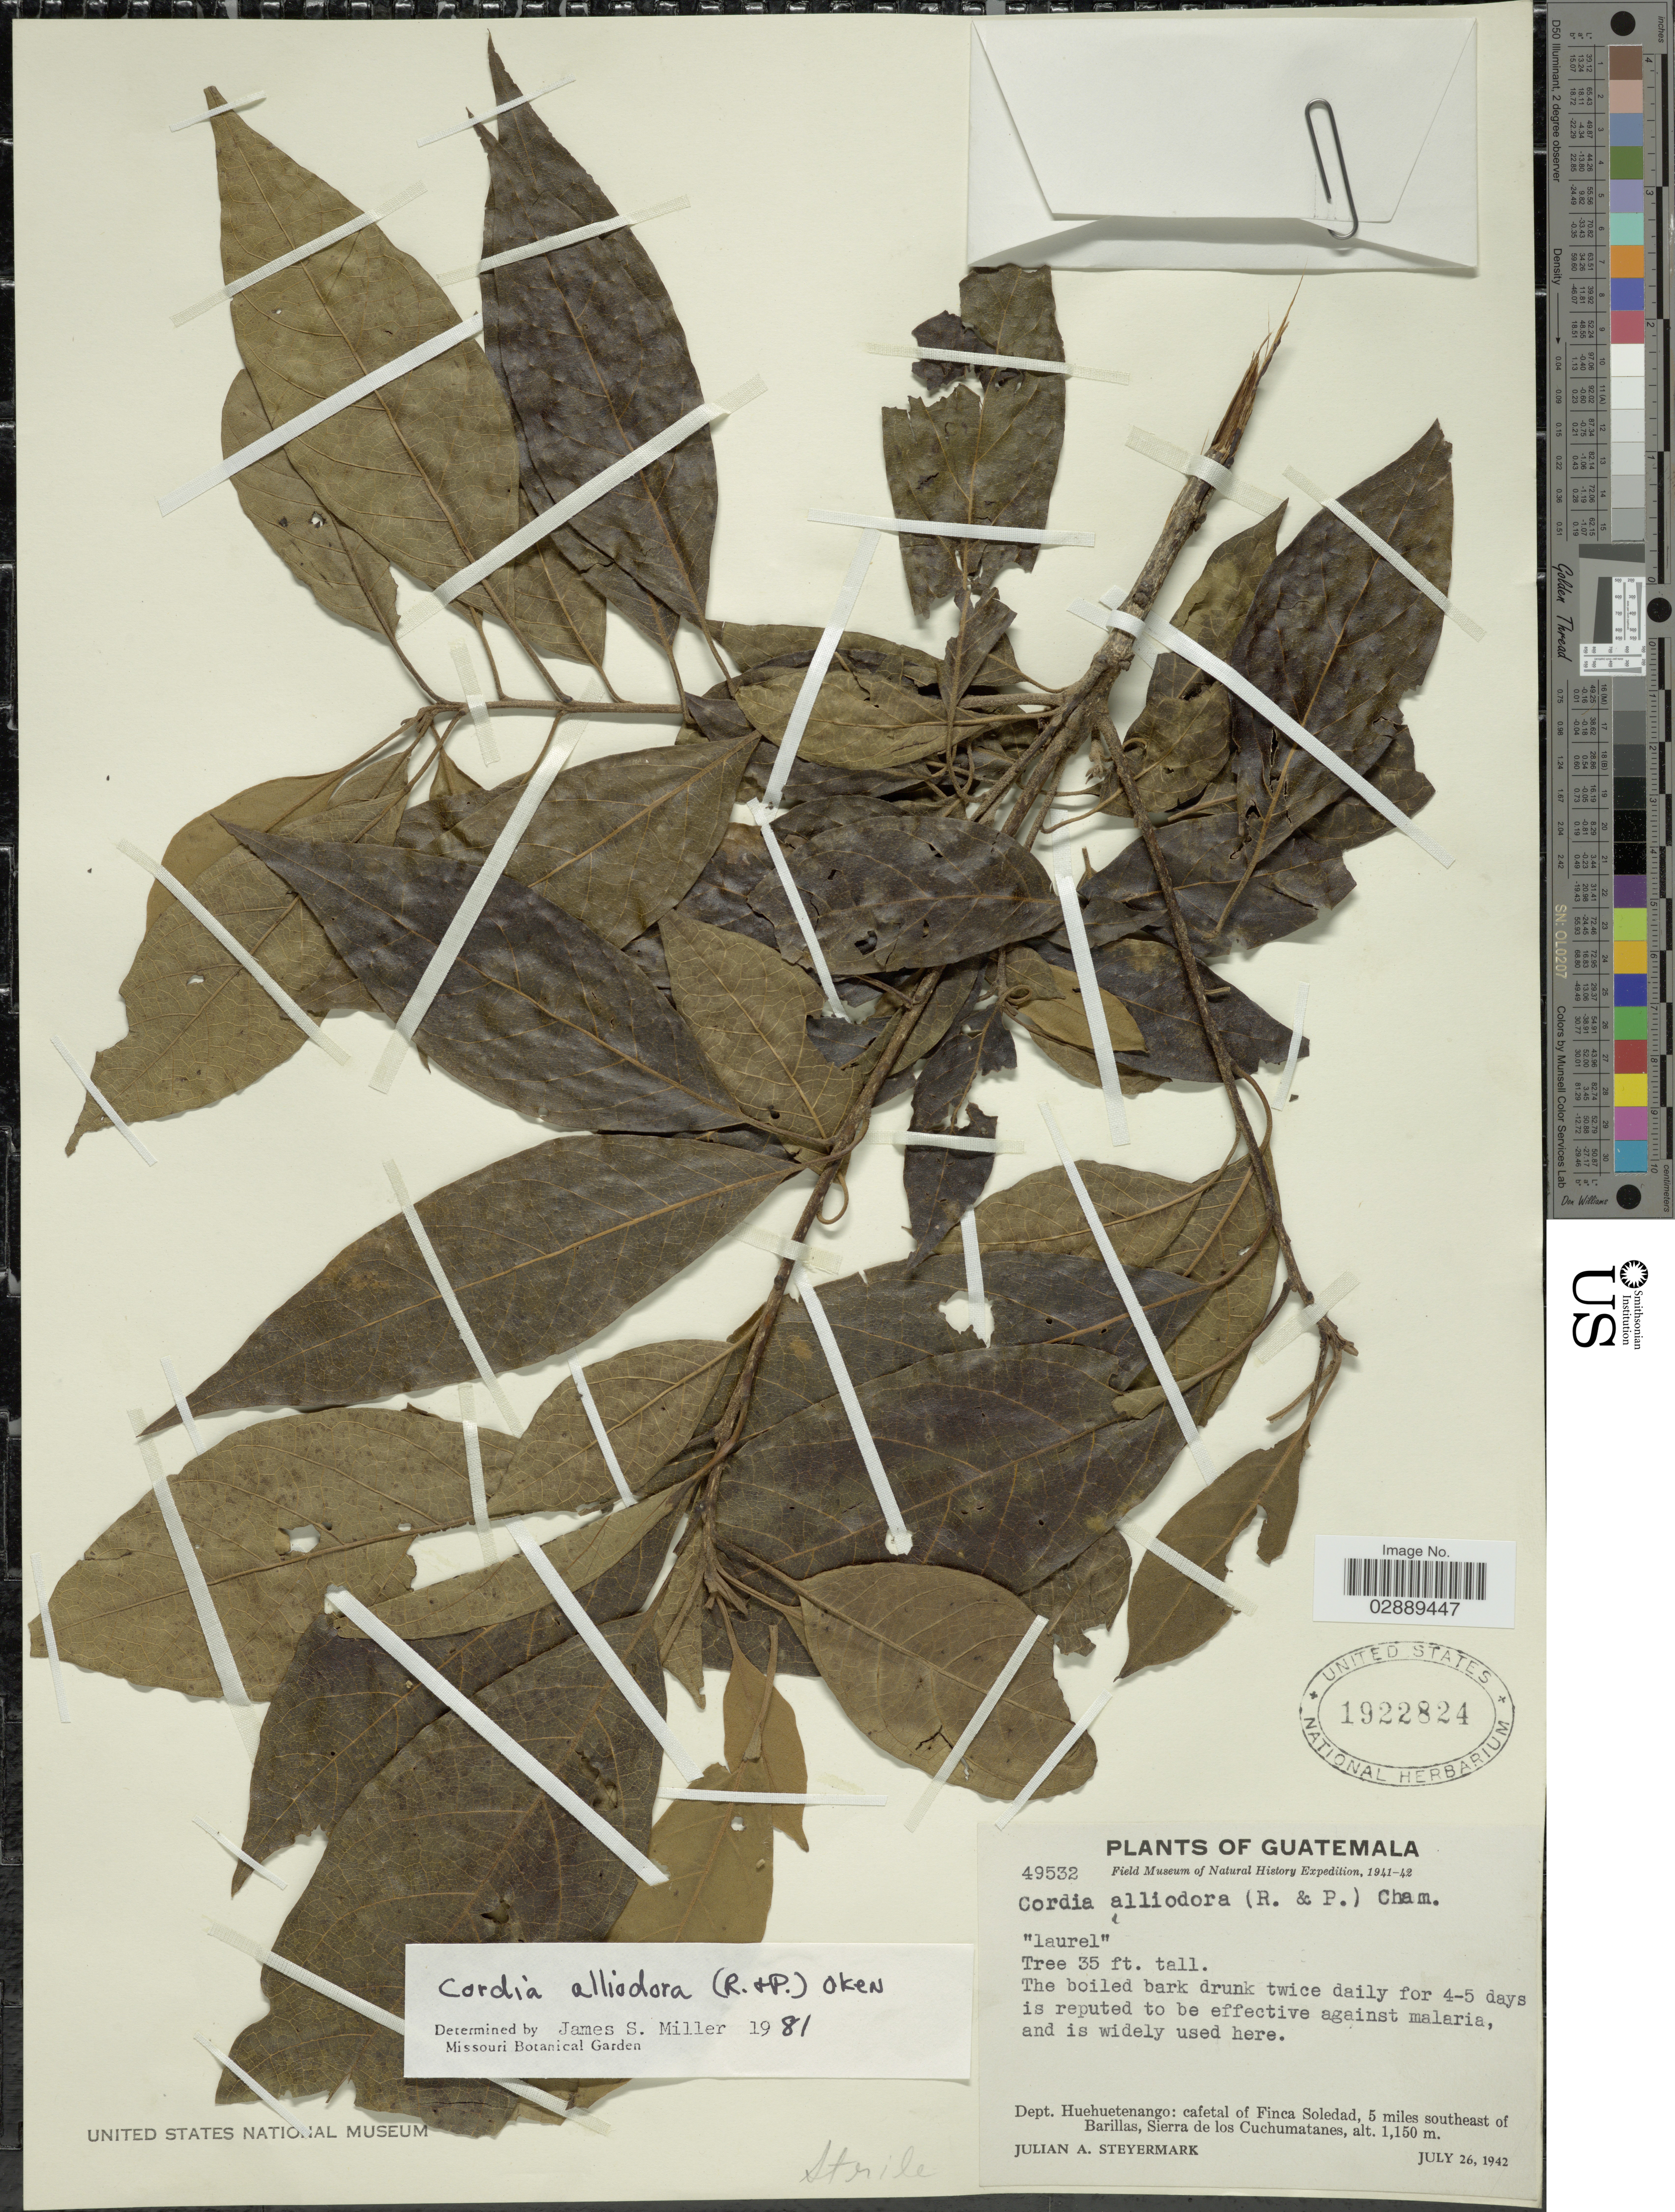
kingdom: Plantae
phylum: Tracheophyta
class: Magnoliopsida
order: Boraginales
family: Cordiaceae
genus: Cordia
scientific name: Cordia alliodora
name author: (Ruiz & Pav.) Oken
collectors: J. Steyermark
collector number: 49532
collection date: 1942-07-26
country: Guatemala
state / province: Huehuetenango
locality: Dept. Huehuetenango: cafetal of Finca Soledad, 5 miles southeast of Barillas, Sierra de los Cuchumatanes.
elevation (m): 1150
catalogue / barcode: US 1922824